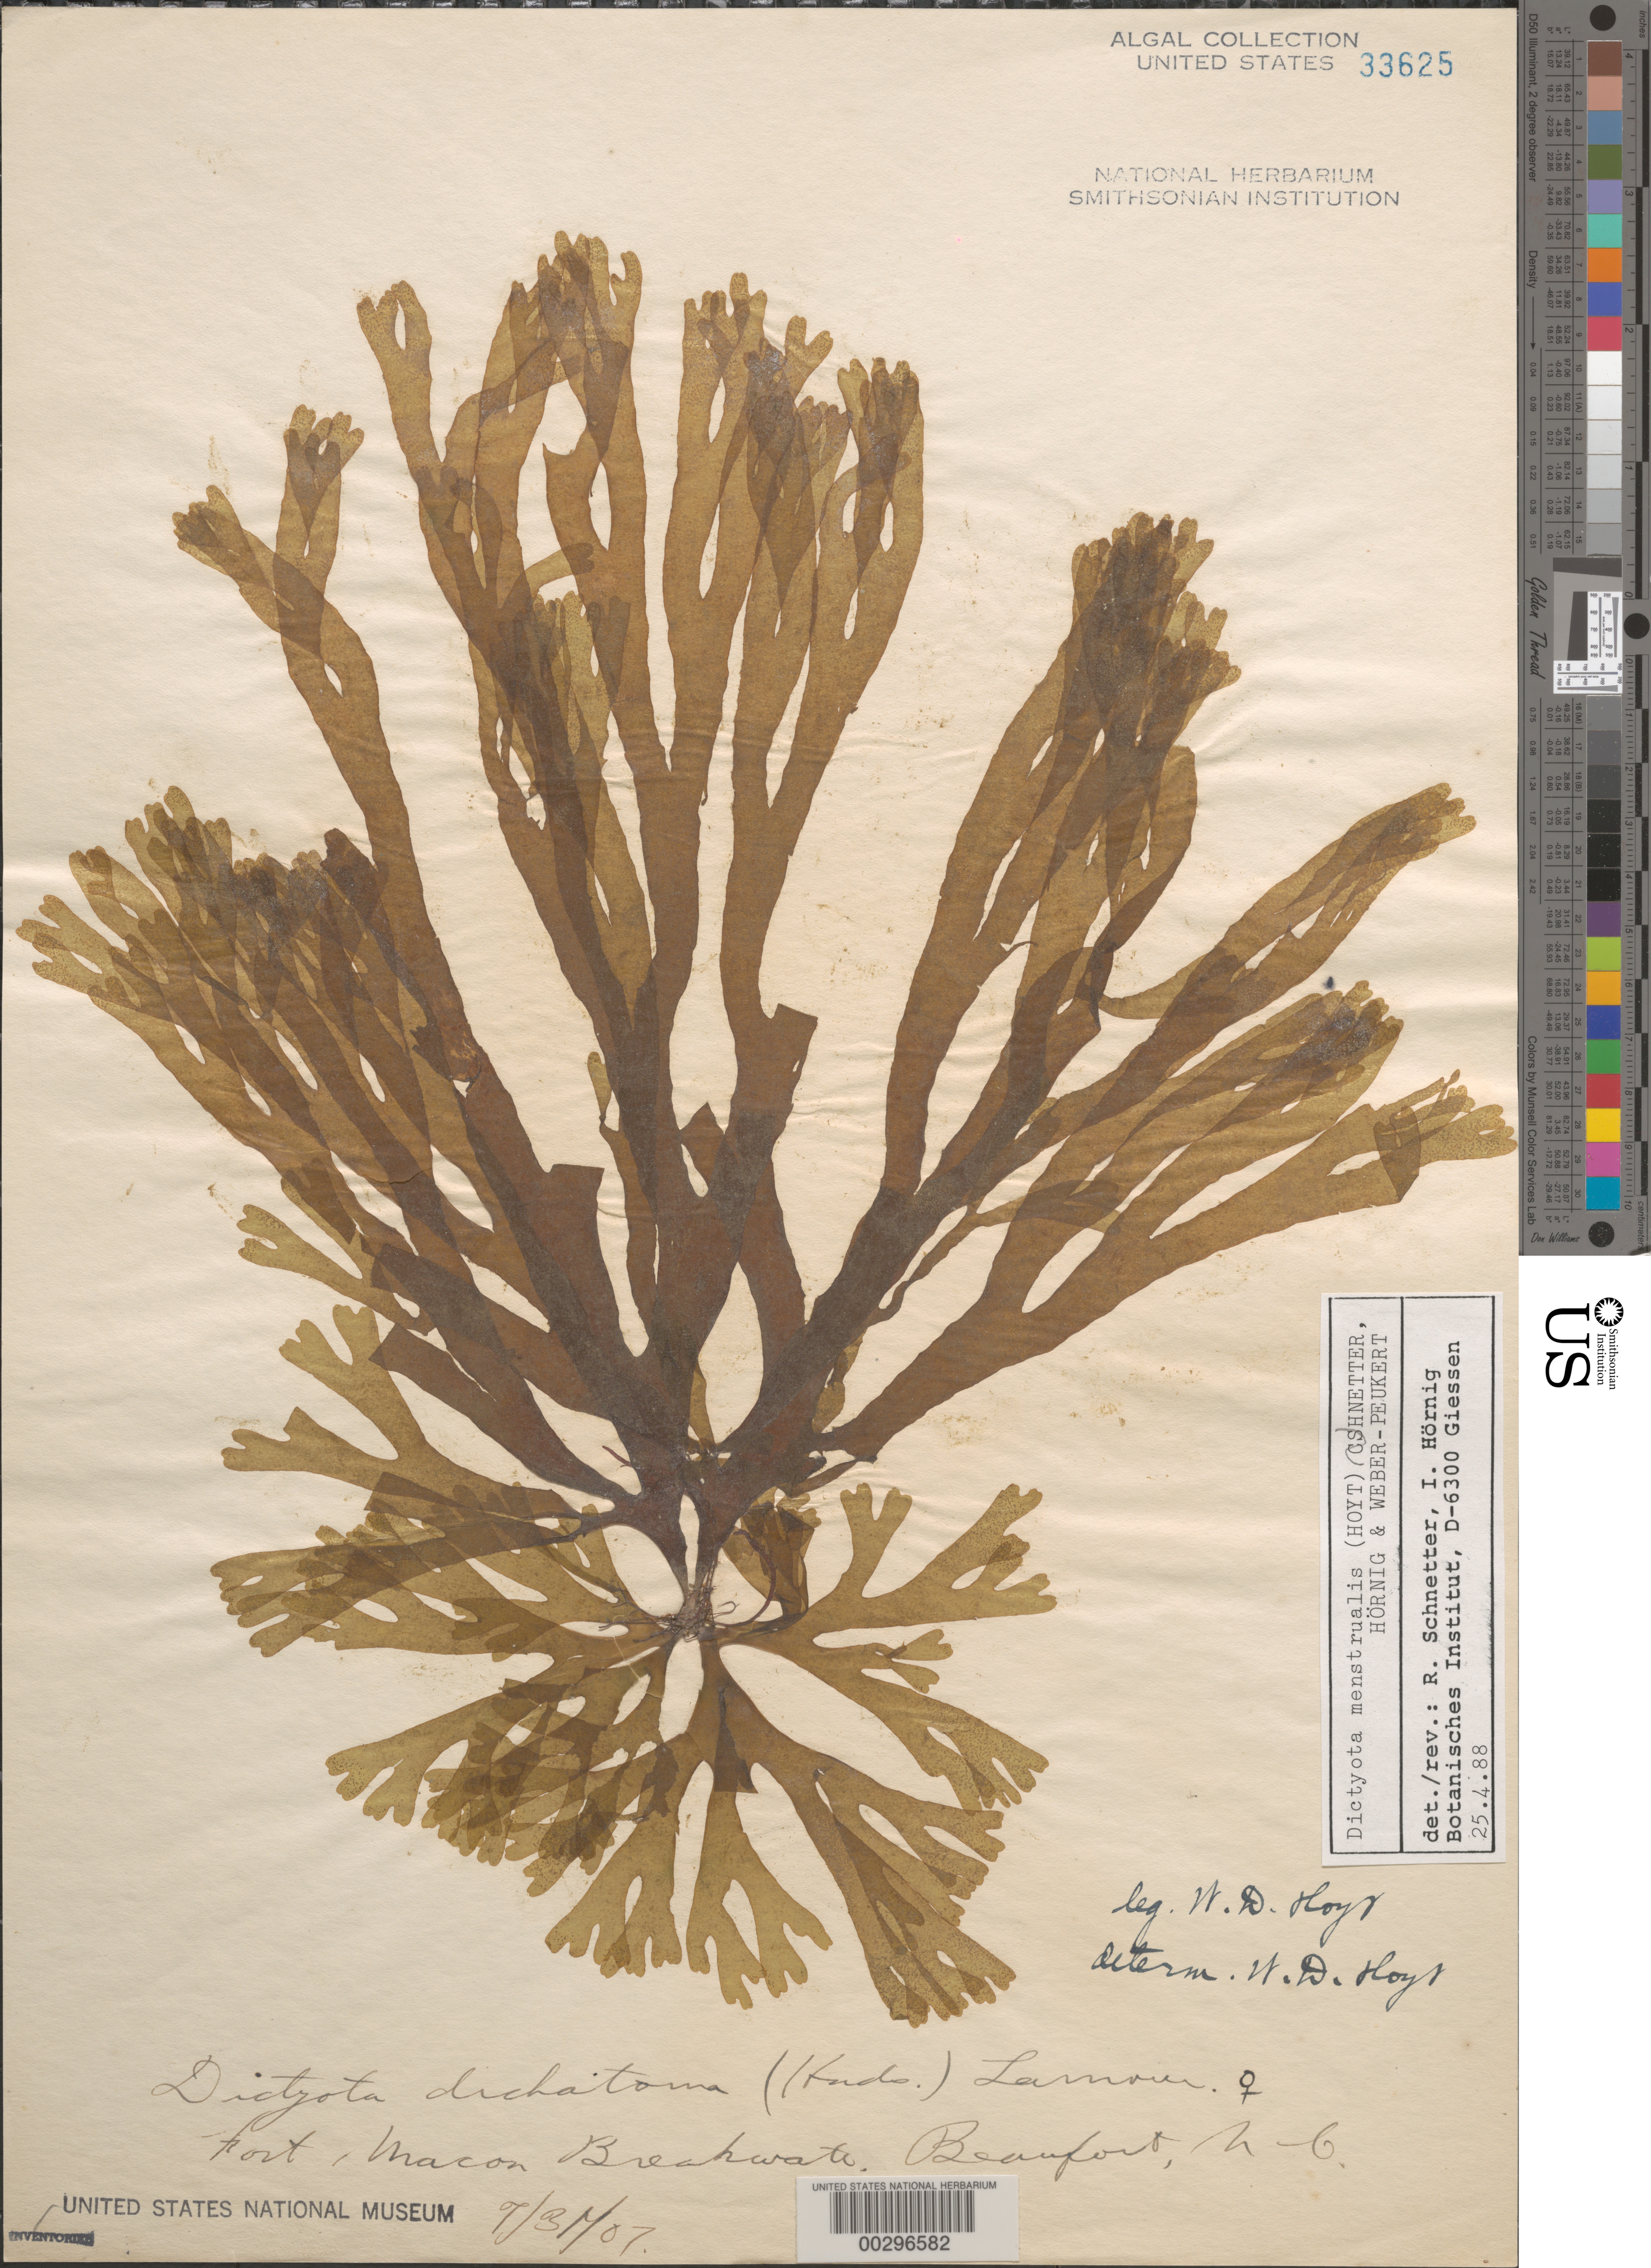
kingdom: Chromista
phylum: Ochrophyta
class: Phaeophyceae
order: Dictyotales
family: Dictyotaceae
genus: Dictyota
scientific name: Dictyota menstrualis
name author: (Hoyt) Schnetter et al.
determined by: Schnetter, R.; Hörnig, I.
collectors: W. D. Hoyt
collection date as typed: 31 Jul 1907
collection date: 1907-07-31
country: United States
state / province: North Carolina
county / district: Carteret County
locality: Beaufort, Fort Macon breakwater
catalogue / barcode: US 33625